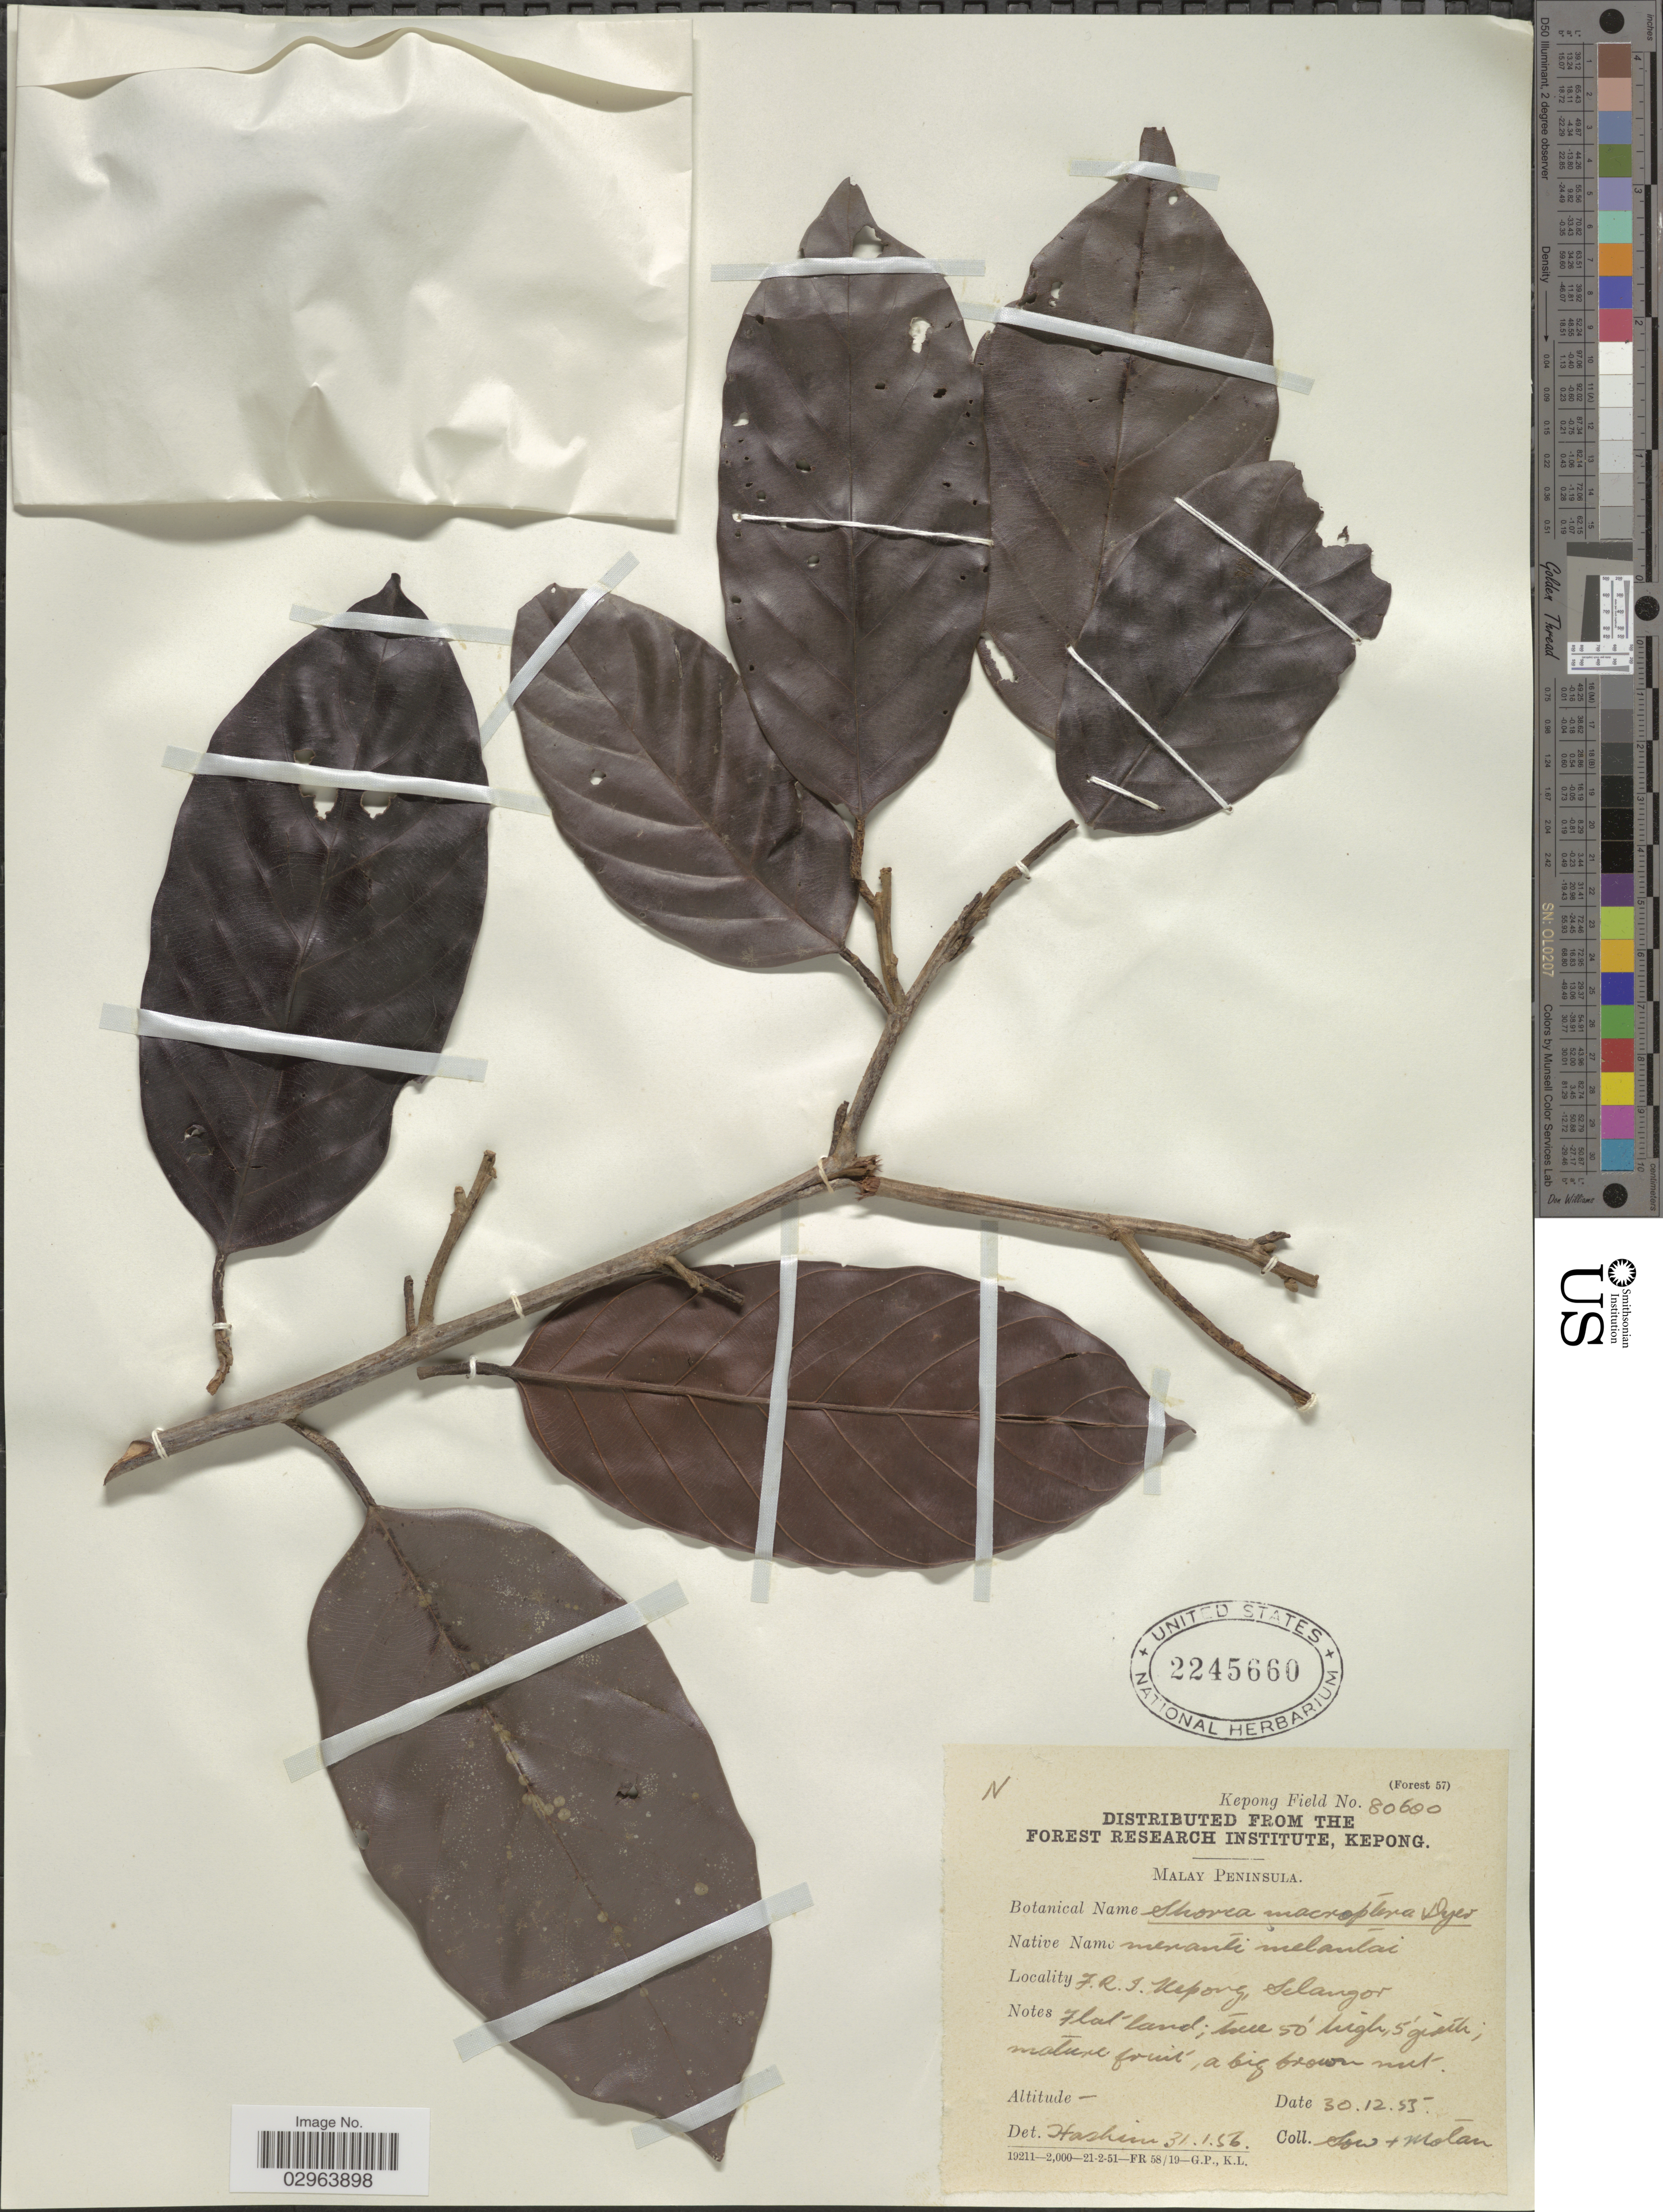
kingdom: Plantae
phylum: Tracheophyta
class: Magnoliopsida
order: Malvales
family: Dipterocarpaceae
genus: Rubroshorea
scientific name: Rubroshorea macroptera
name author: (Dyer) P.S. Ashton & J. Heck.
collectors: -. Sow & -. Motan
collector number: Kepong Field 80600?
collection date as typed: Transcribed d/m/y: 30/12/55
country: Malaysia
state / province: Selangor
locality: Malay Peninsula, F.R.I. Kepong.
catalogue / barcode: US 2245660